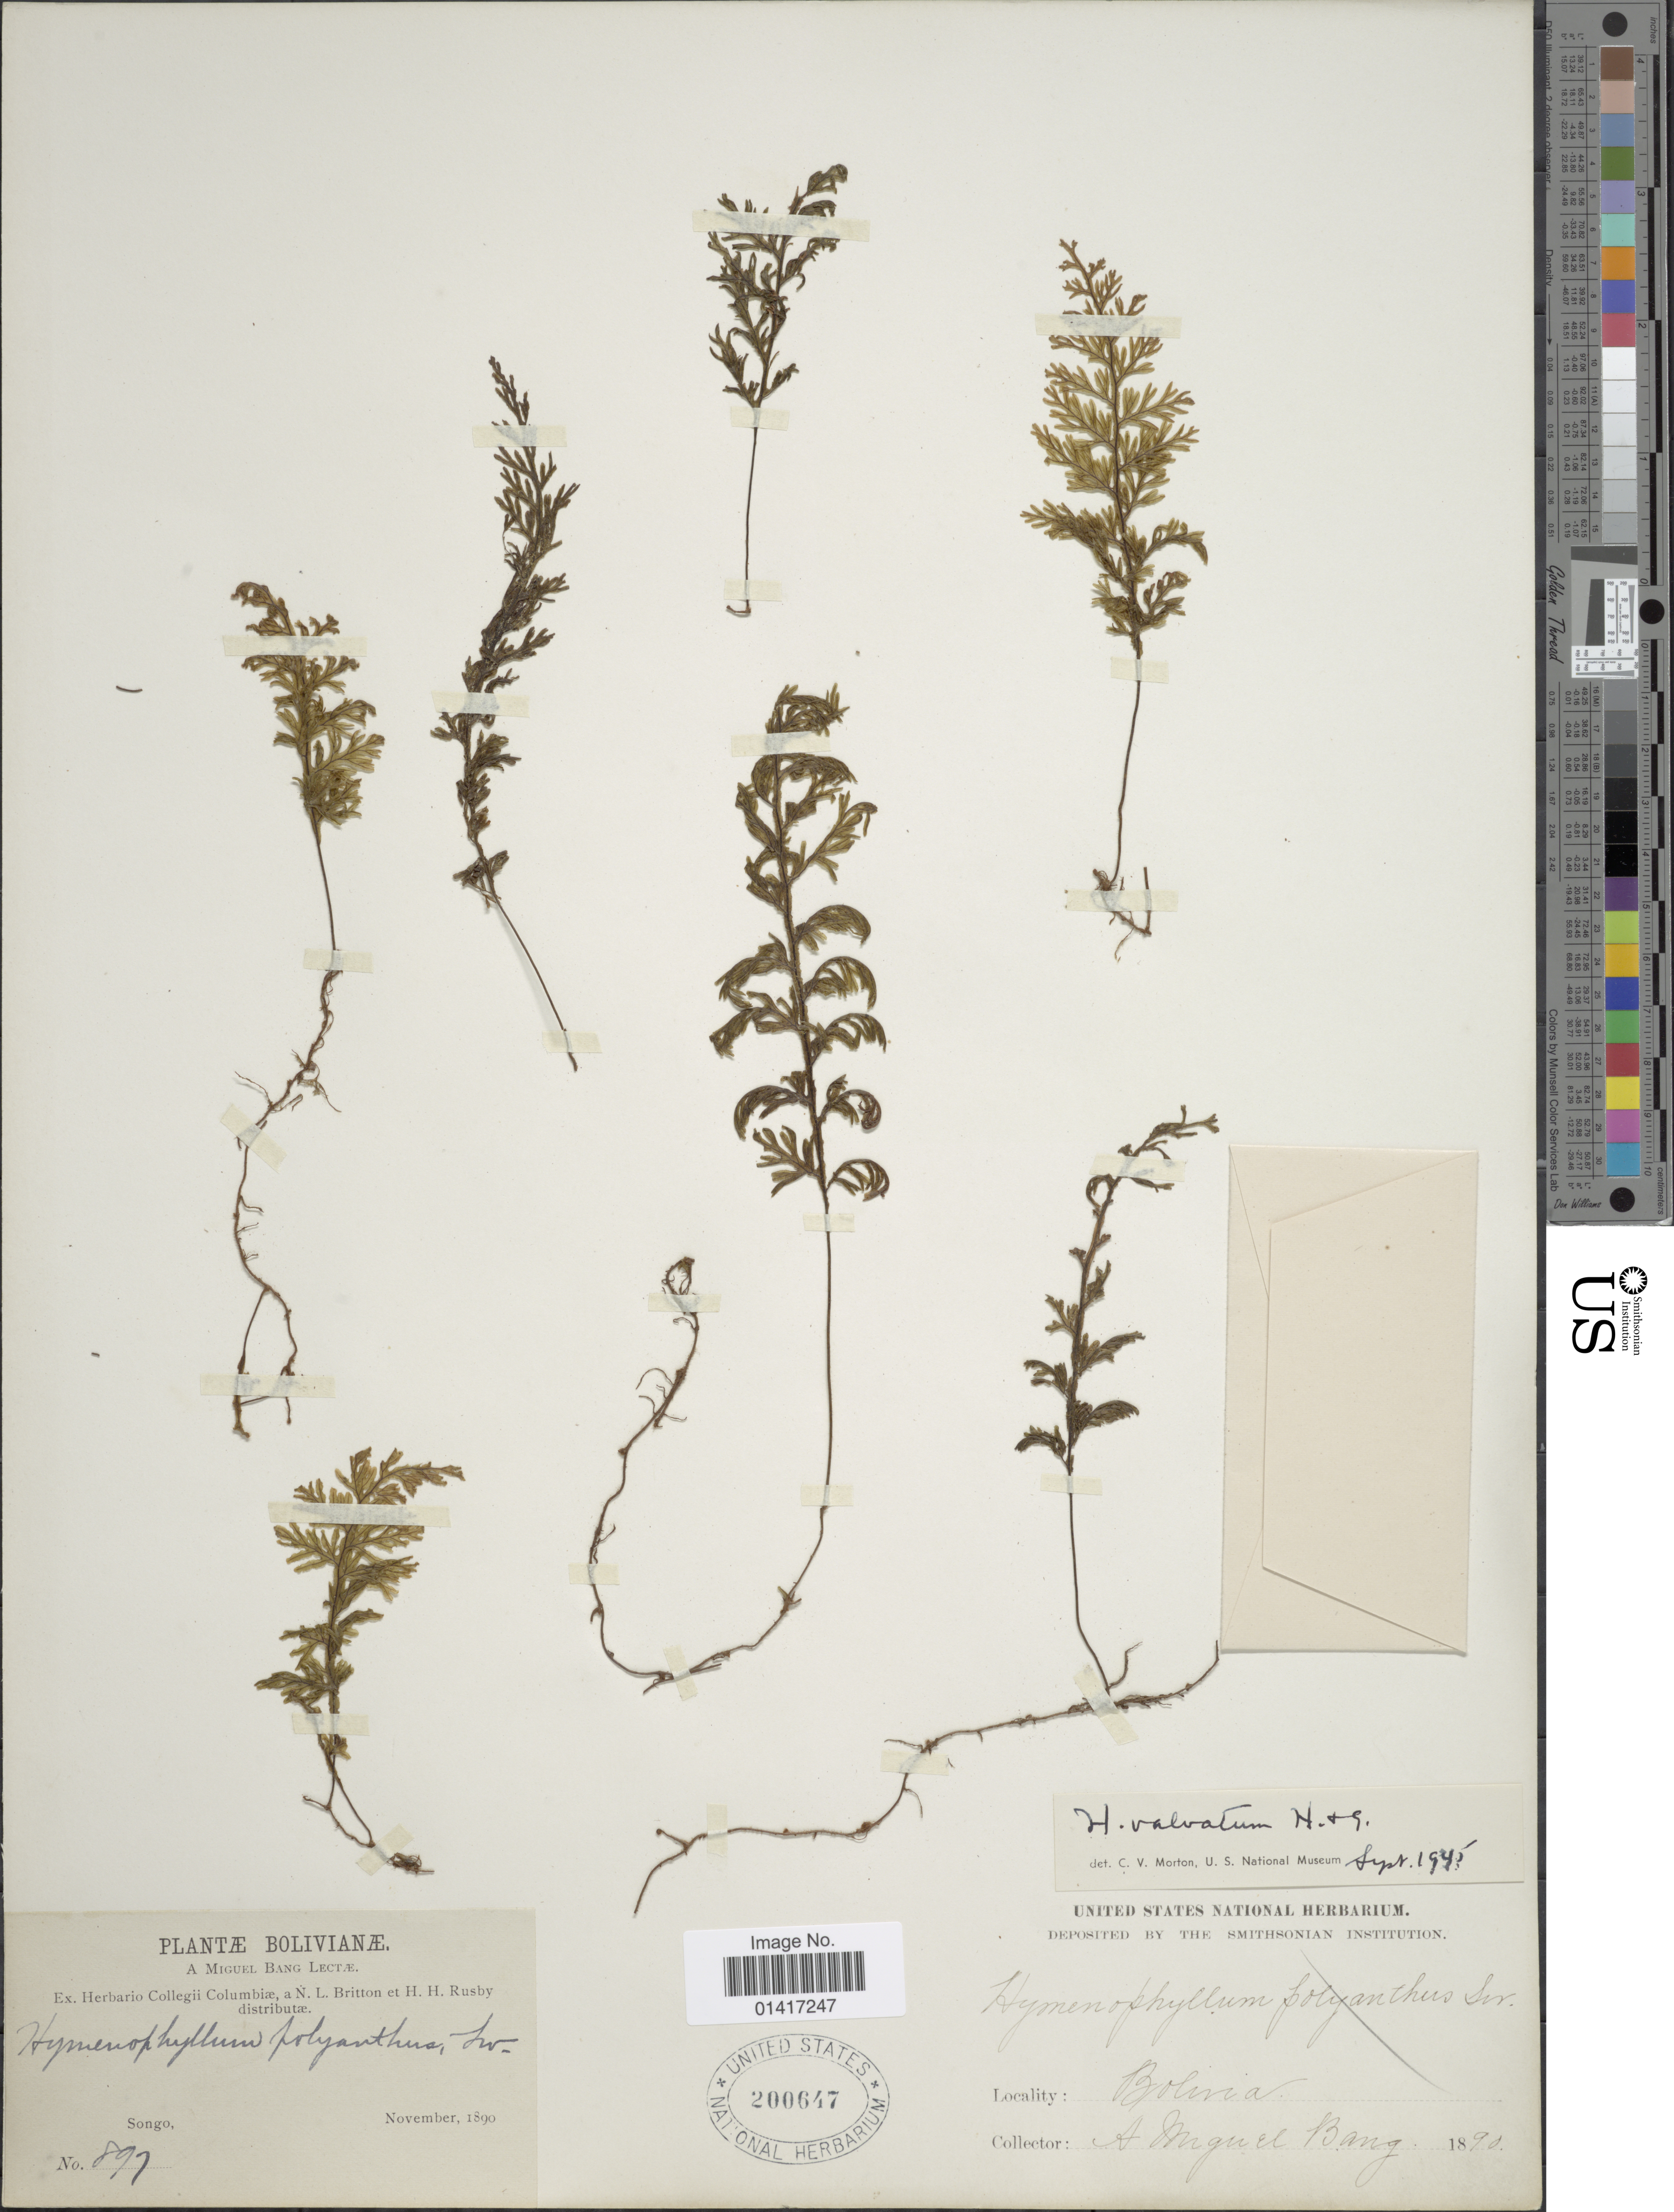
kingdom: Plantae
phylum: Tracheophyta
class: Polypodiopsida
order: Hymenophyllales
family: Hymenophyllaceae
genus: Hymenophyllum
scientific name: Hymenophyllum valvatum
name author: Hook. & Grev.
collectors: M. Bang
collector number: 897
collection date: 1890-11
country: Bolivia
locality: Songo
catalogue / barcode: US 200647